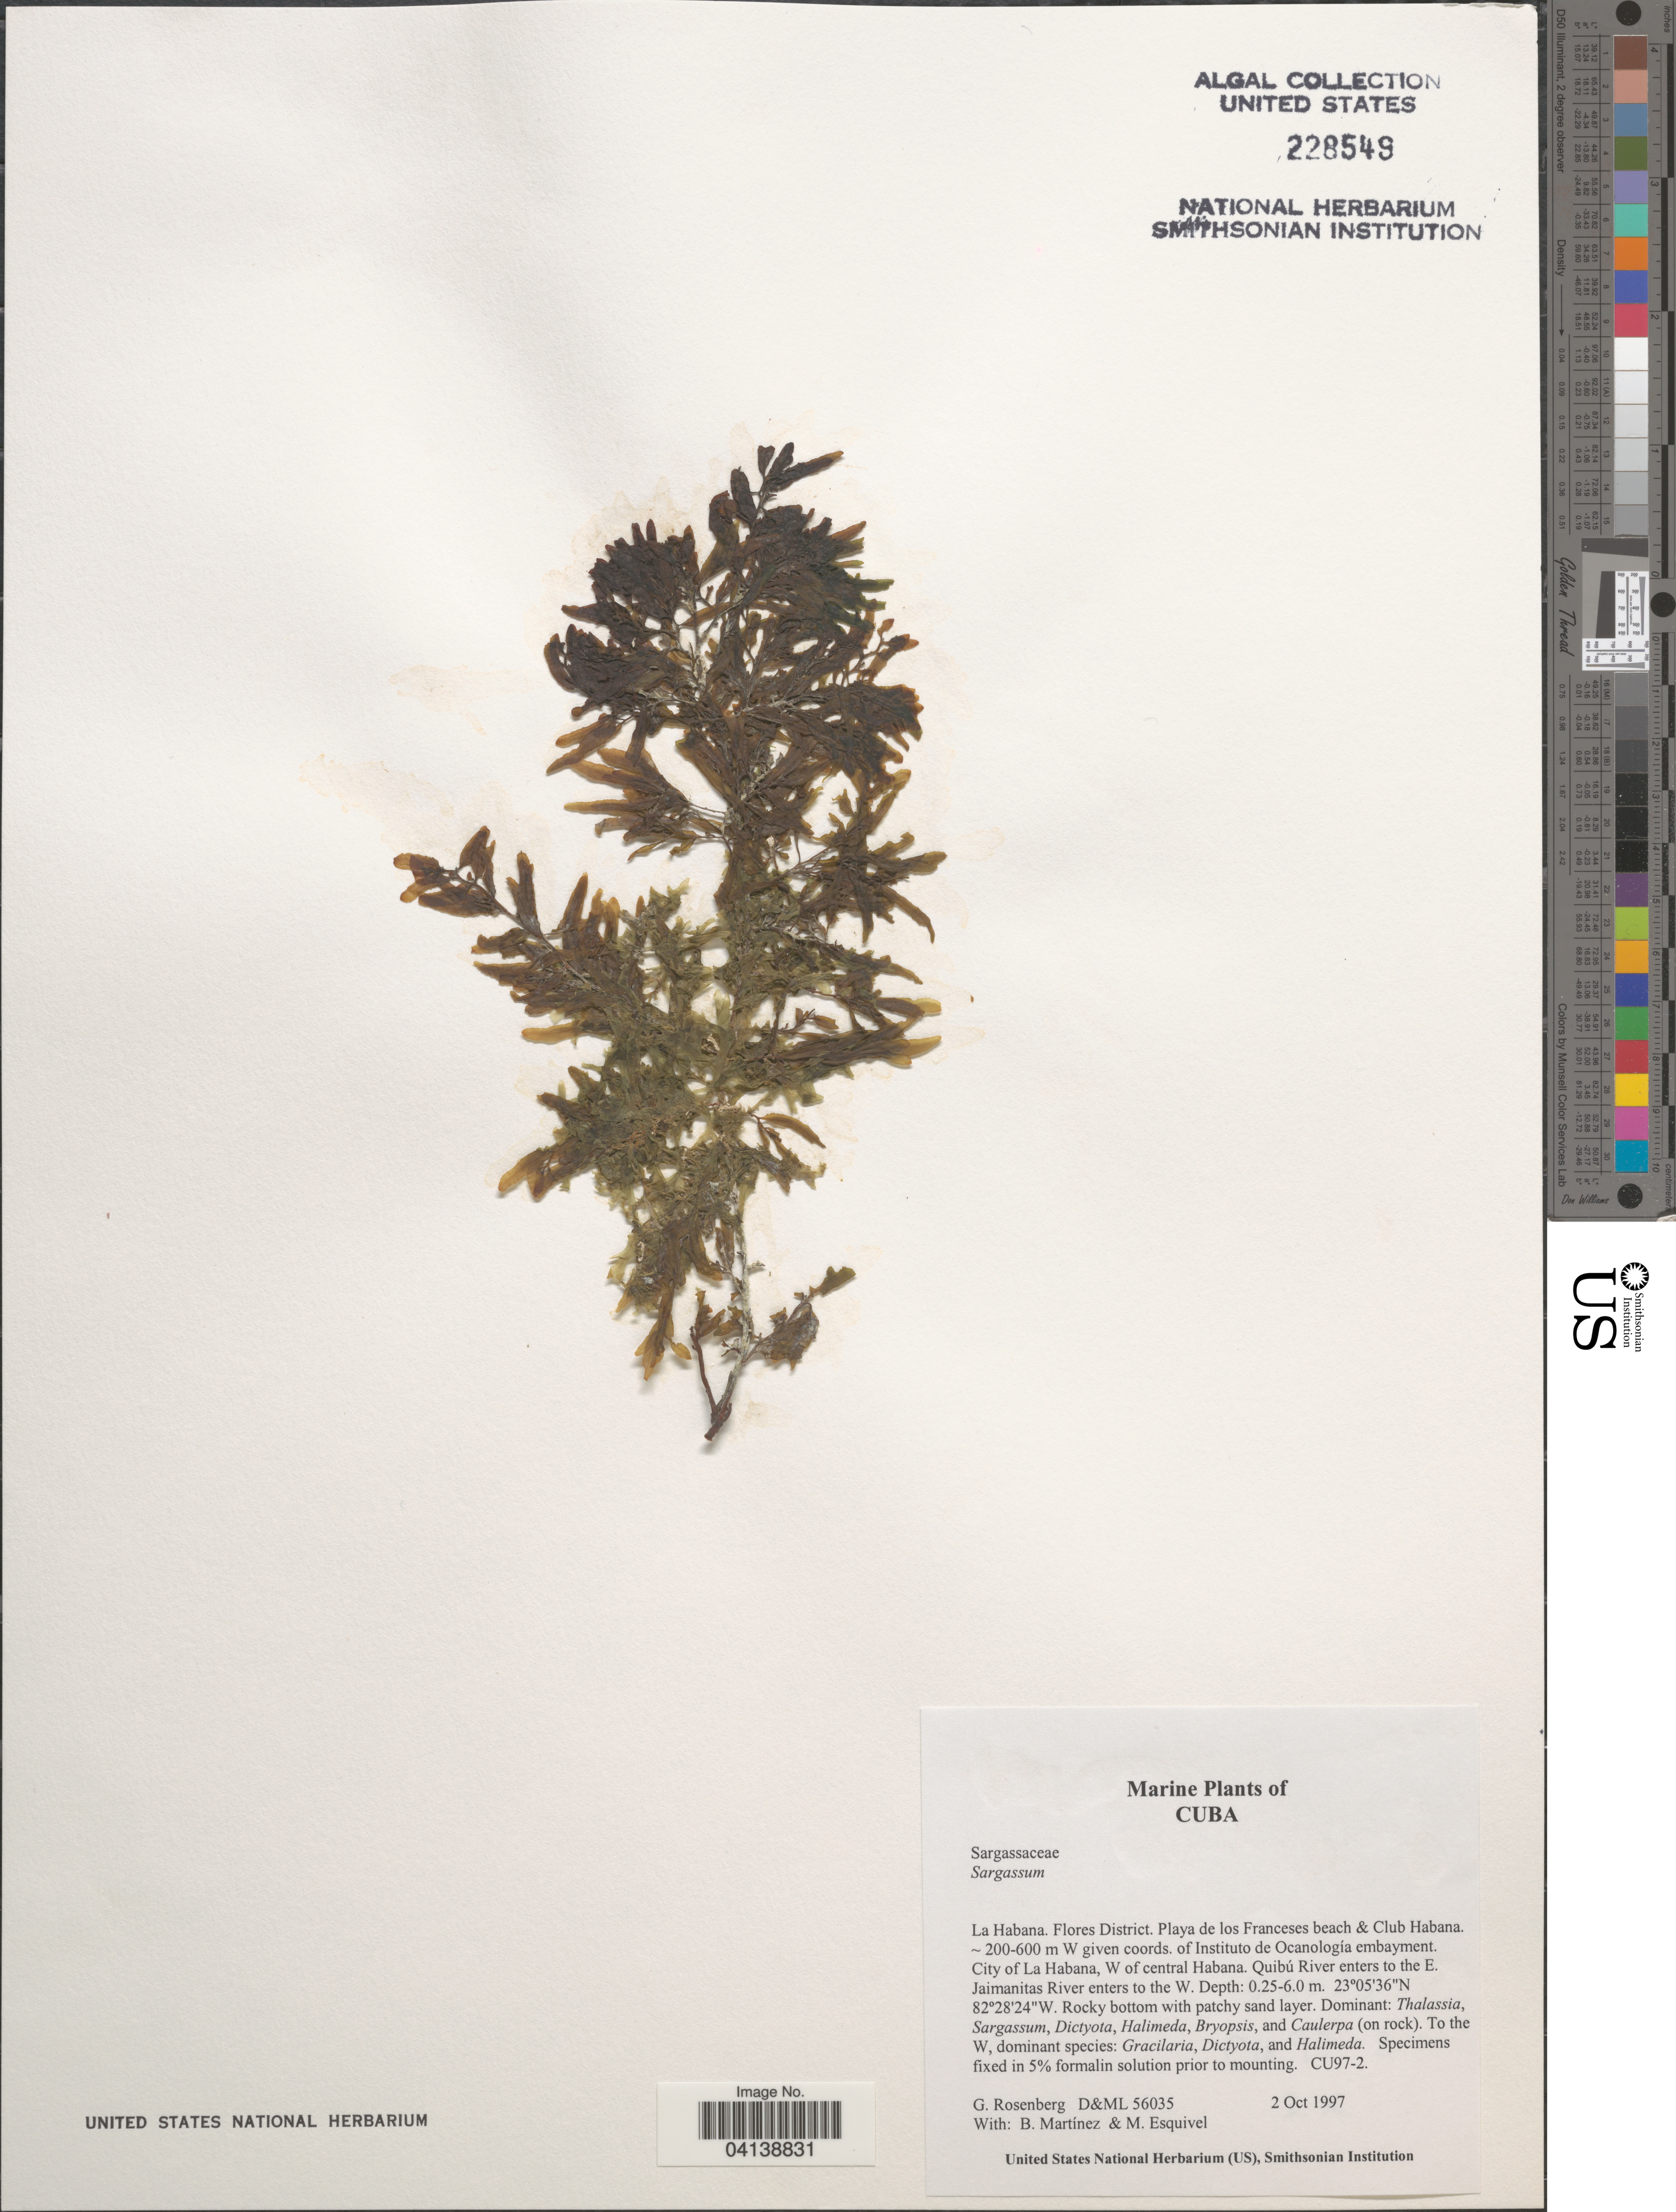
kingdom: Chromista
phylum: Ochrophyta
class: Phaeophyceae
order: Fucales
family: Sargassaceae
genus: Sargassum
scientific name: Sargassum sp.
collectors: G. Rosenberg, B. Martinez & M. Esquivel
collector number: D&ML56035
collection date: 1997-10-02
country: Cuba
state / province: La Habana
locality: Flores District. Playa de los Franceses beach & Club Habana. W given coords. of Instituto de Oceanología embayment. City of La Habana, W of central Havana. Quibú River enters to the E. Jaimanitas River enters to the W.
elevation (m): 200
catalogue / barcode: US 228549